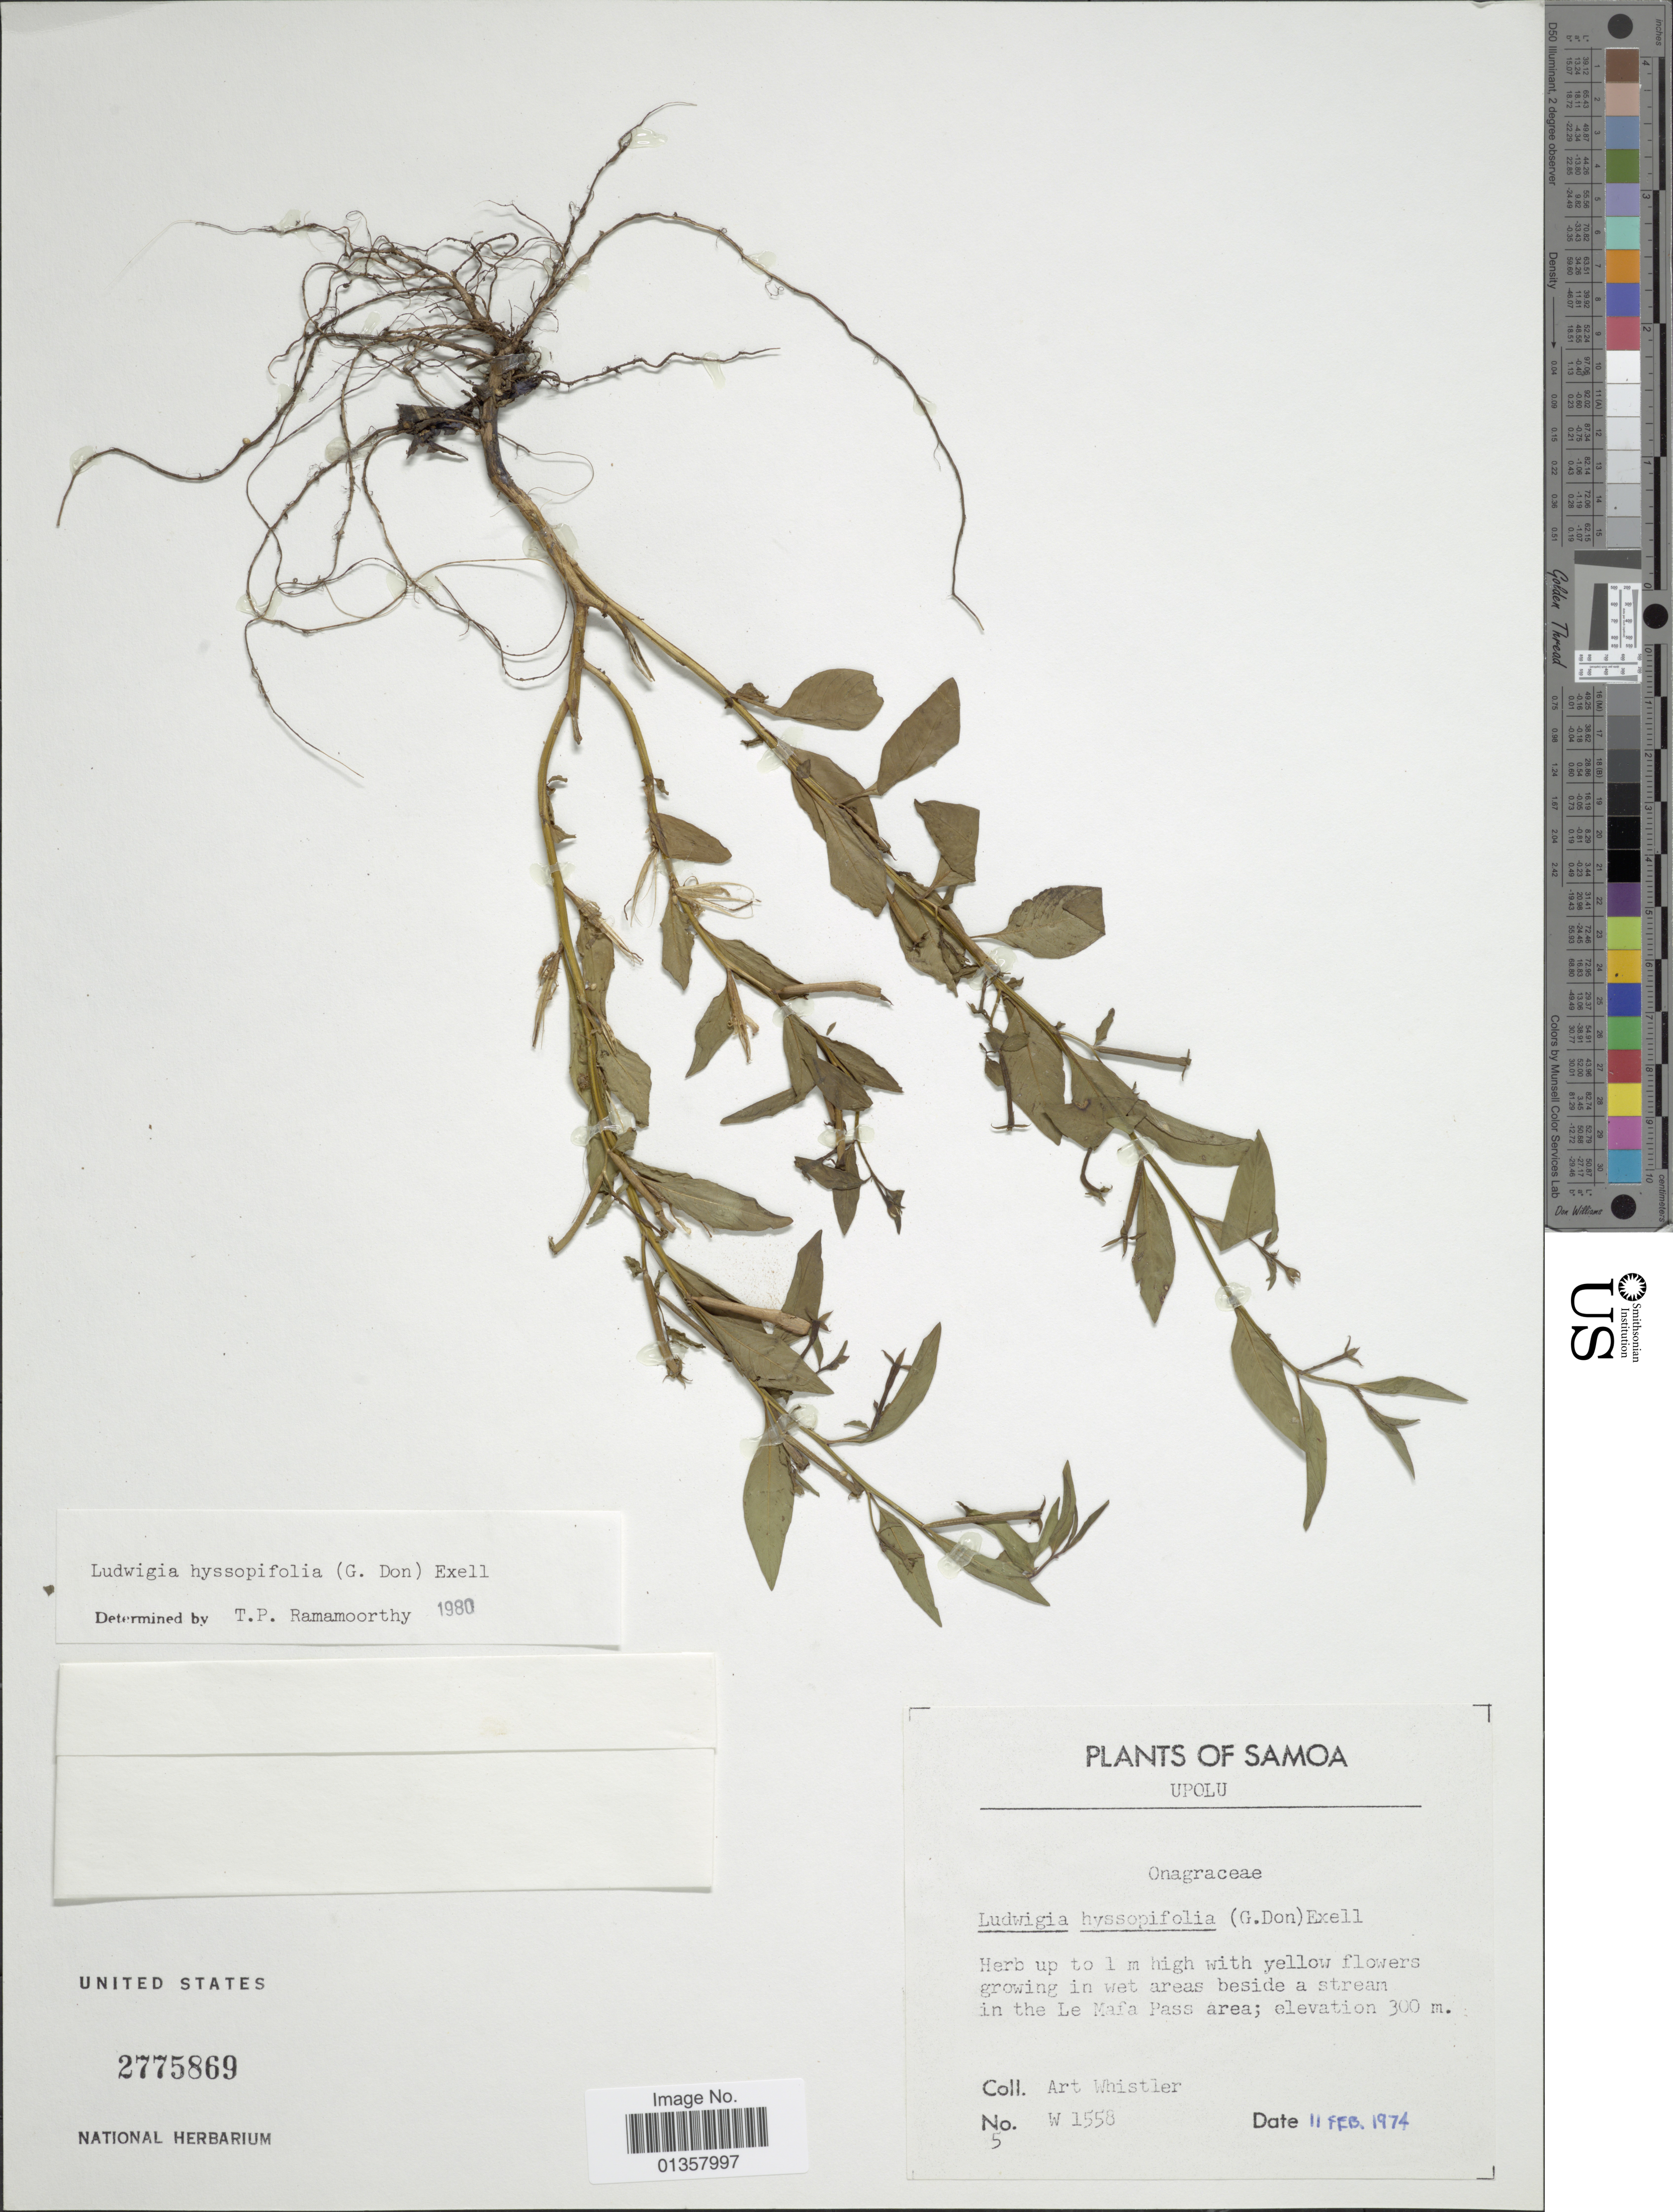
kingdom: Plantae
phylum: Tracheophyta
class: Magnoliopsida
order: Myrtales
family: Onagraceae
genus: Ludwigia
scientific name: Ludwigia hyssopifolia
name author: (G. Don) Exell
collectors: A. Whistler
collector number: W1558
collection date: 1974-02-11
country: Samoa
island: Upolu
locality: in wet areas beside a stream in the Le Mafa Pass area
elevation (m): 300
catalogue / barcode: US 2775869